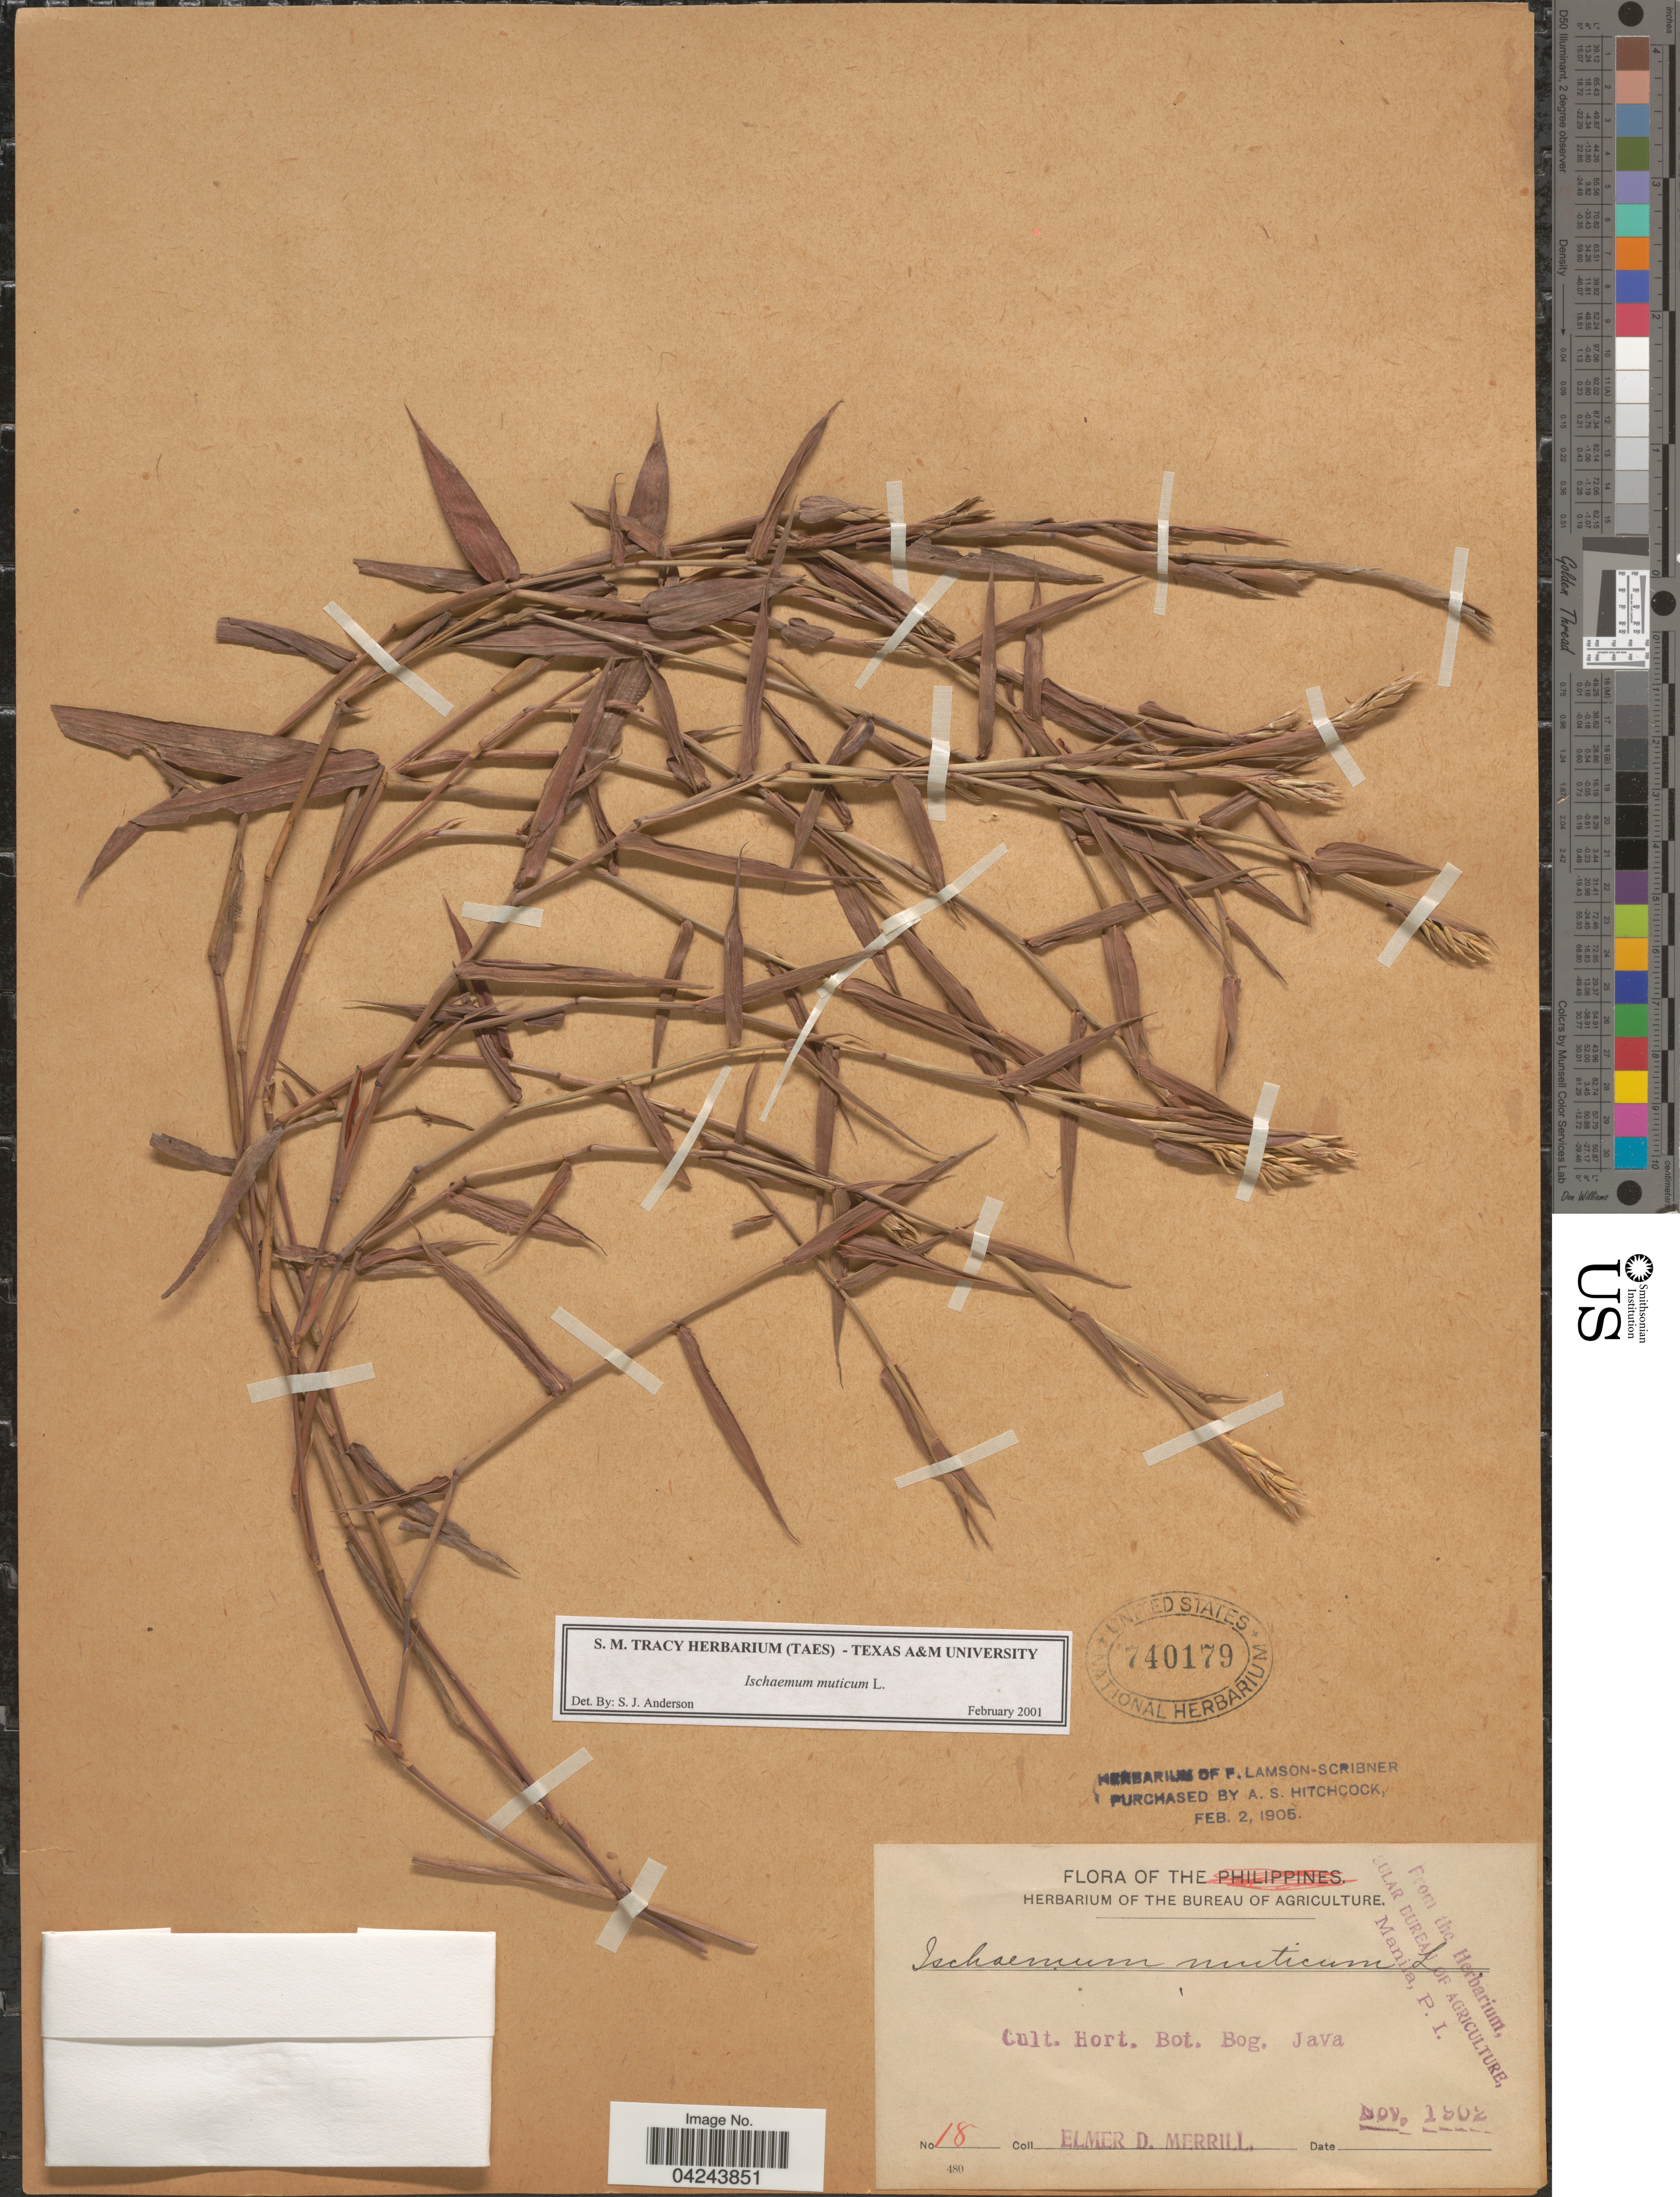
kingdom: Plantae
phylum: Tracheophyta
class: Liliopsida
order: Poales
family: Poaceae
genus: Ischaemum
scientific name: Ischaemum muticum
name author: L.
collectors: E. D. Merrill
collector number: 18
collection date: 1902-11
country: Indonesia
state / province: Java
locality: Cult. Hort. Bot. Bog.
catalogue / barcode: US 740179